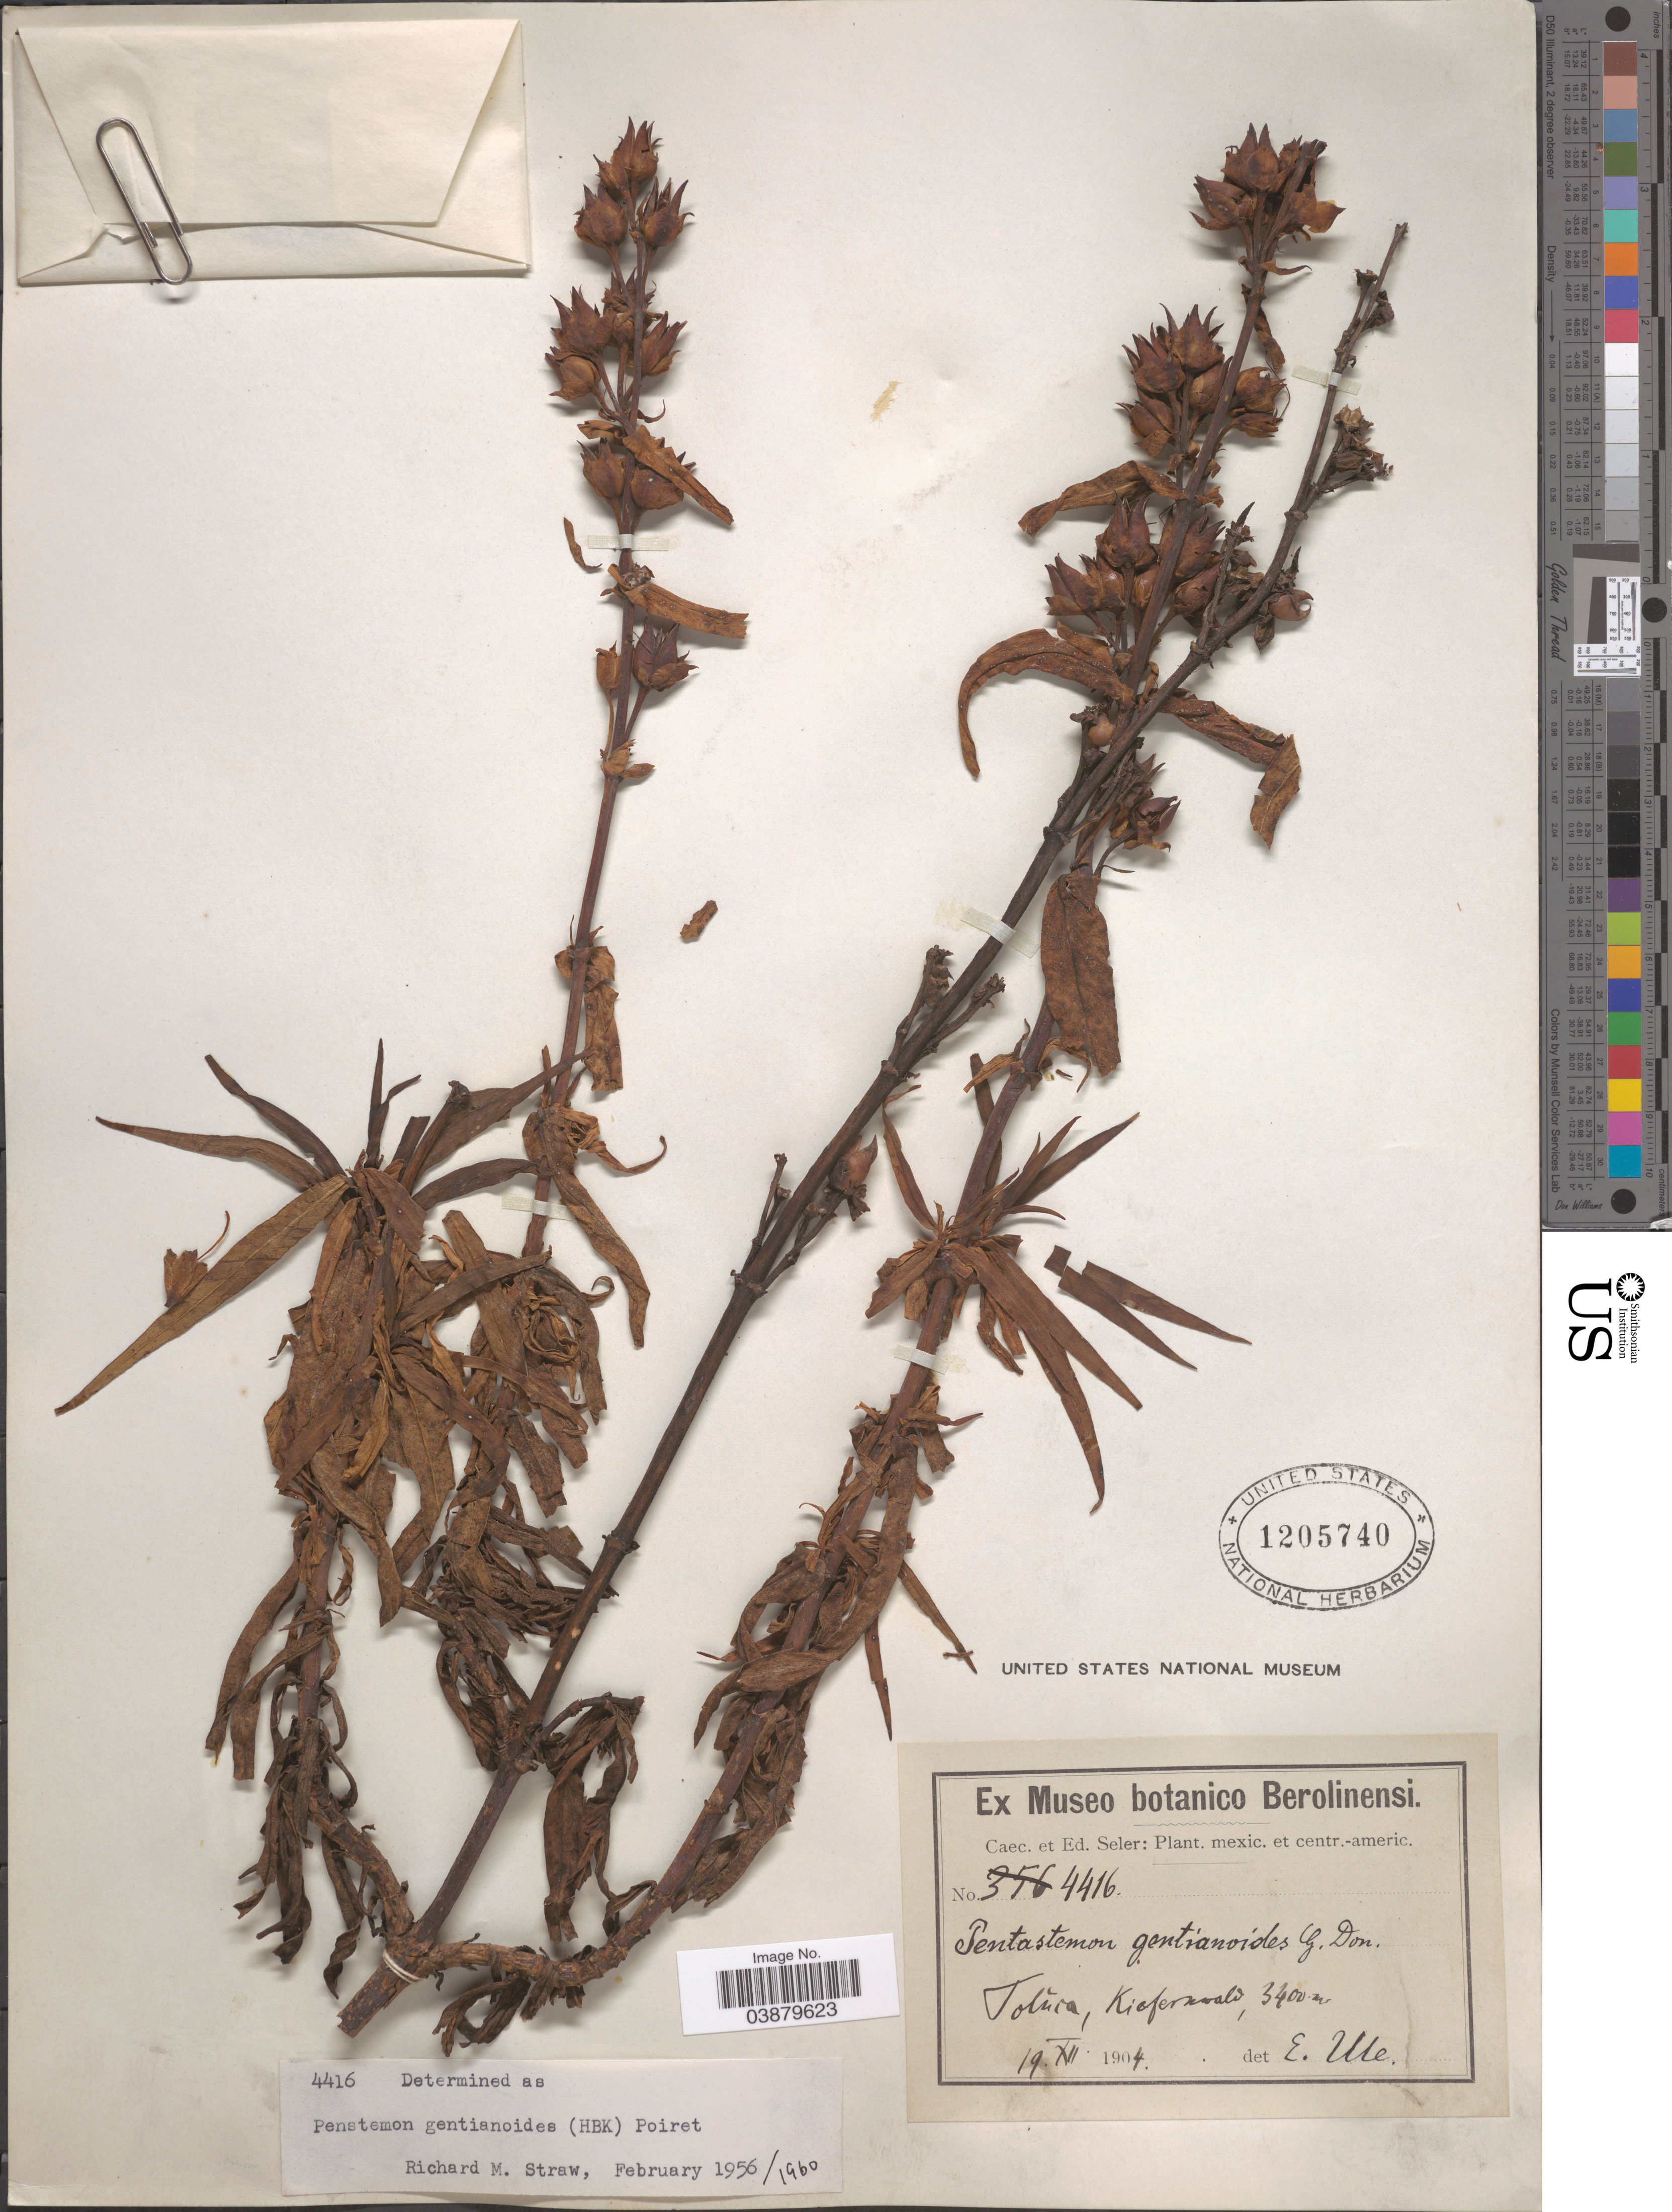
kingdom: Plantae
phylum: Tracheophyta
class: Magnoliopsida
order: Lamiales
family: Plantaginaceae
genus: Penstemon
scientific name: Penstemon gentianoides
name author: (Kunth) Poir.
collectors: ex Caec. et Ed Seler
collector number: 4416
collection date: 1904-12-19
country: Mexico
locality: Toluca, Kiefernwald.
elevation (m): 3400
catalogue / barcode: US 1205740